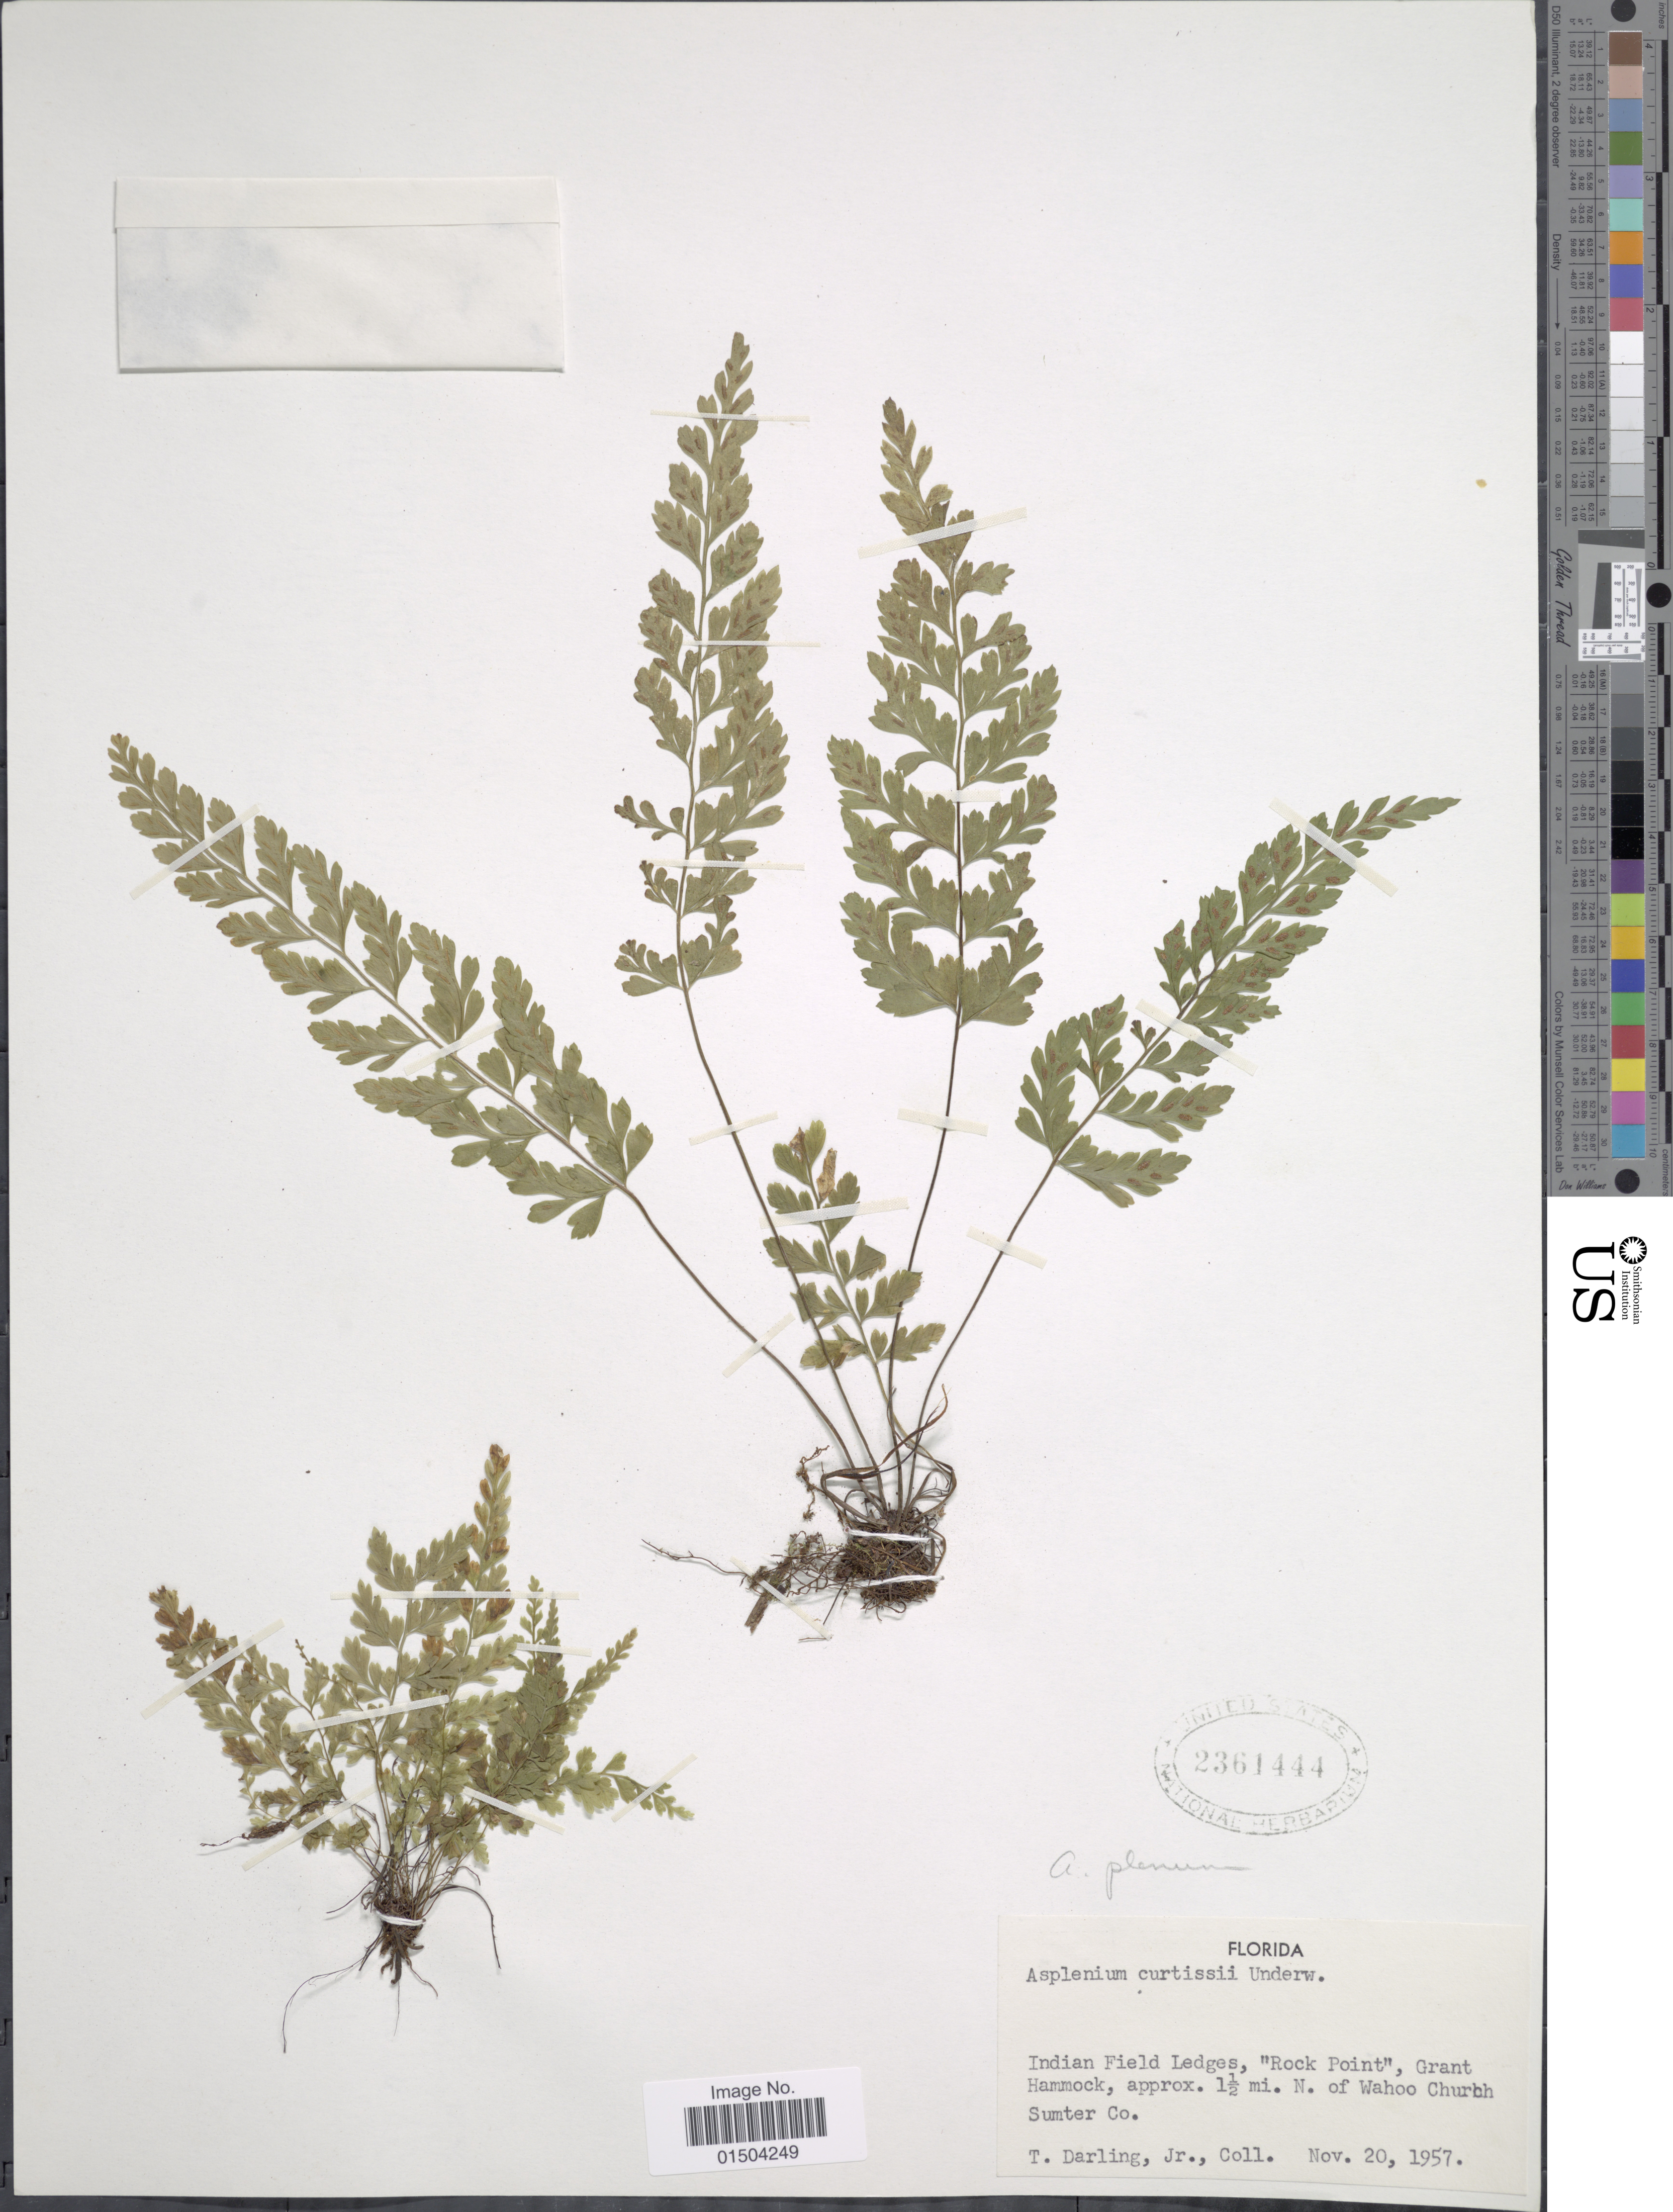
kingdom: Plantae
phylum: Tracheophyta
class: Polypodiopsida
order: Polypodiales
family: Aspleniaceae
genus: Asplenium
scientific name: Asplenium plenum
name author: E.P. St. John ex Small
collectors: T. Darling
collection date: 1957-11-20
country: United States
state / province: Florida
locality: Indian Field Ledges, "Rock Point", Grant Hammock, approx. 1½ mi. N. of Wahoo Church Sumter Co.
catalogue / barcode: US 2361444